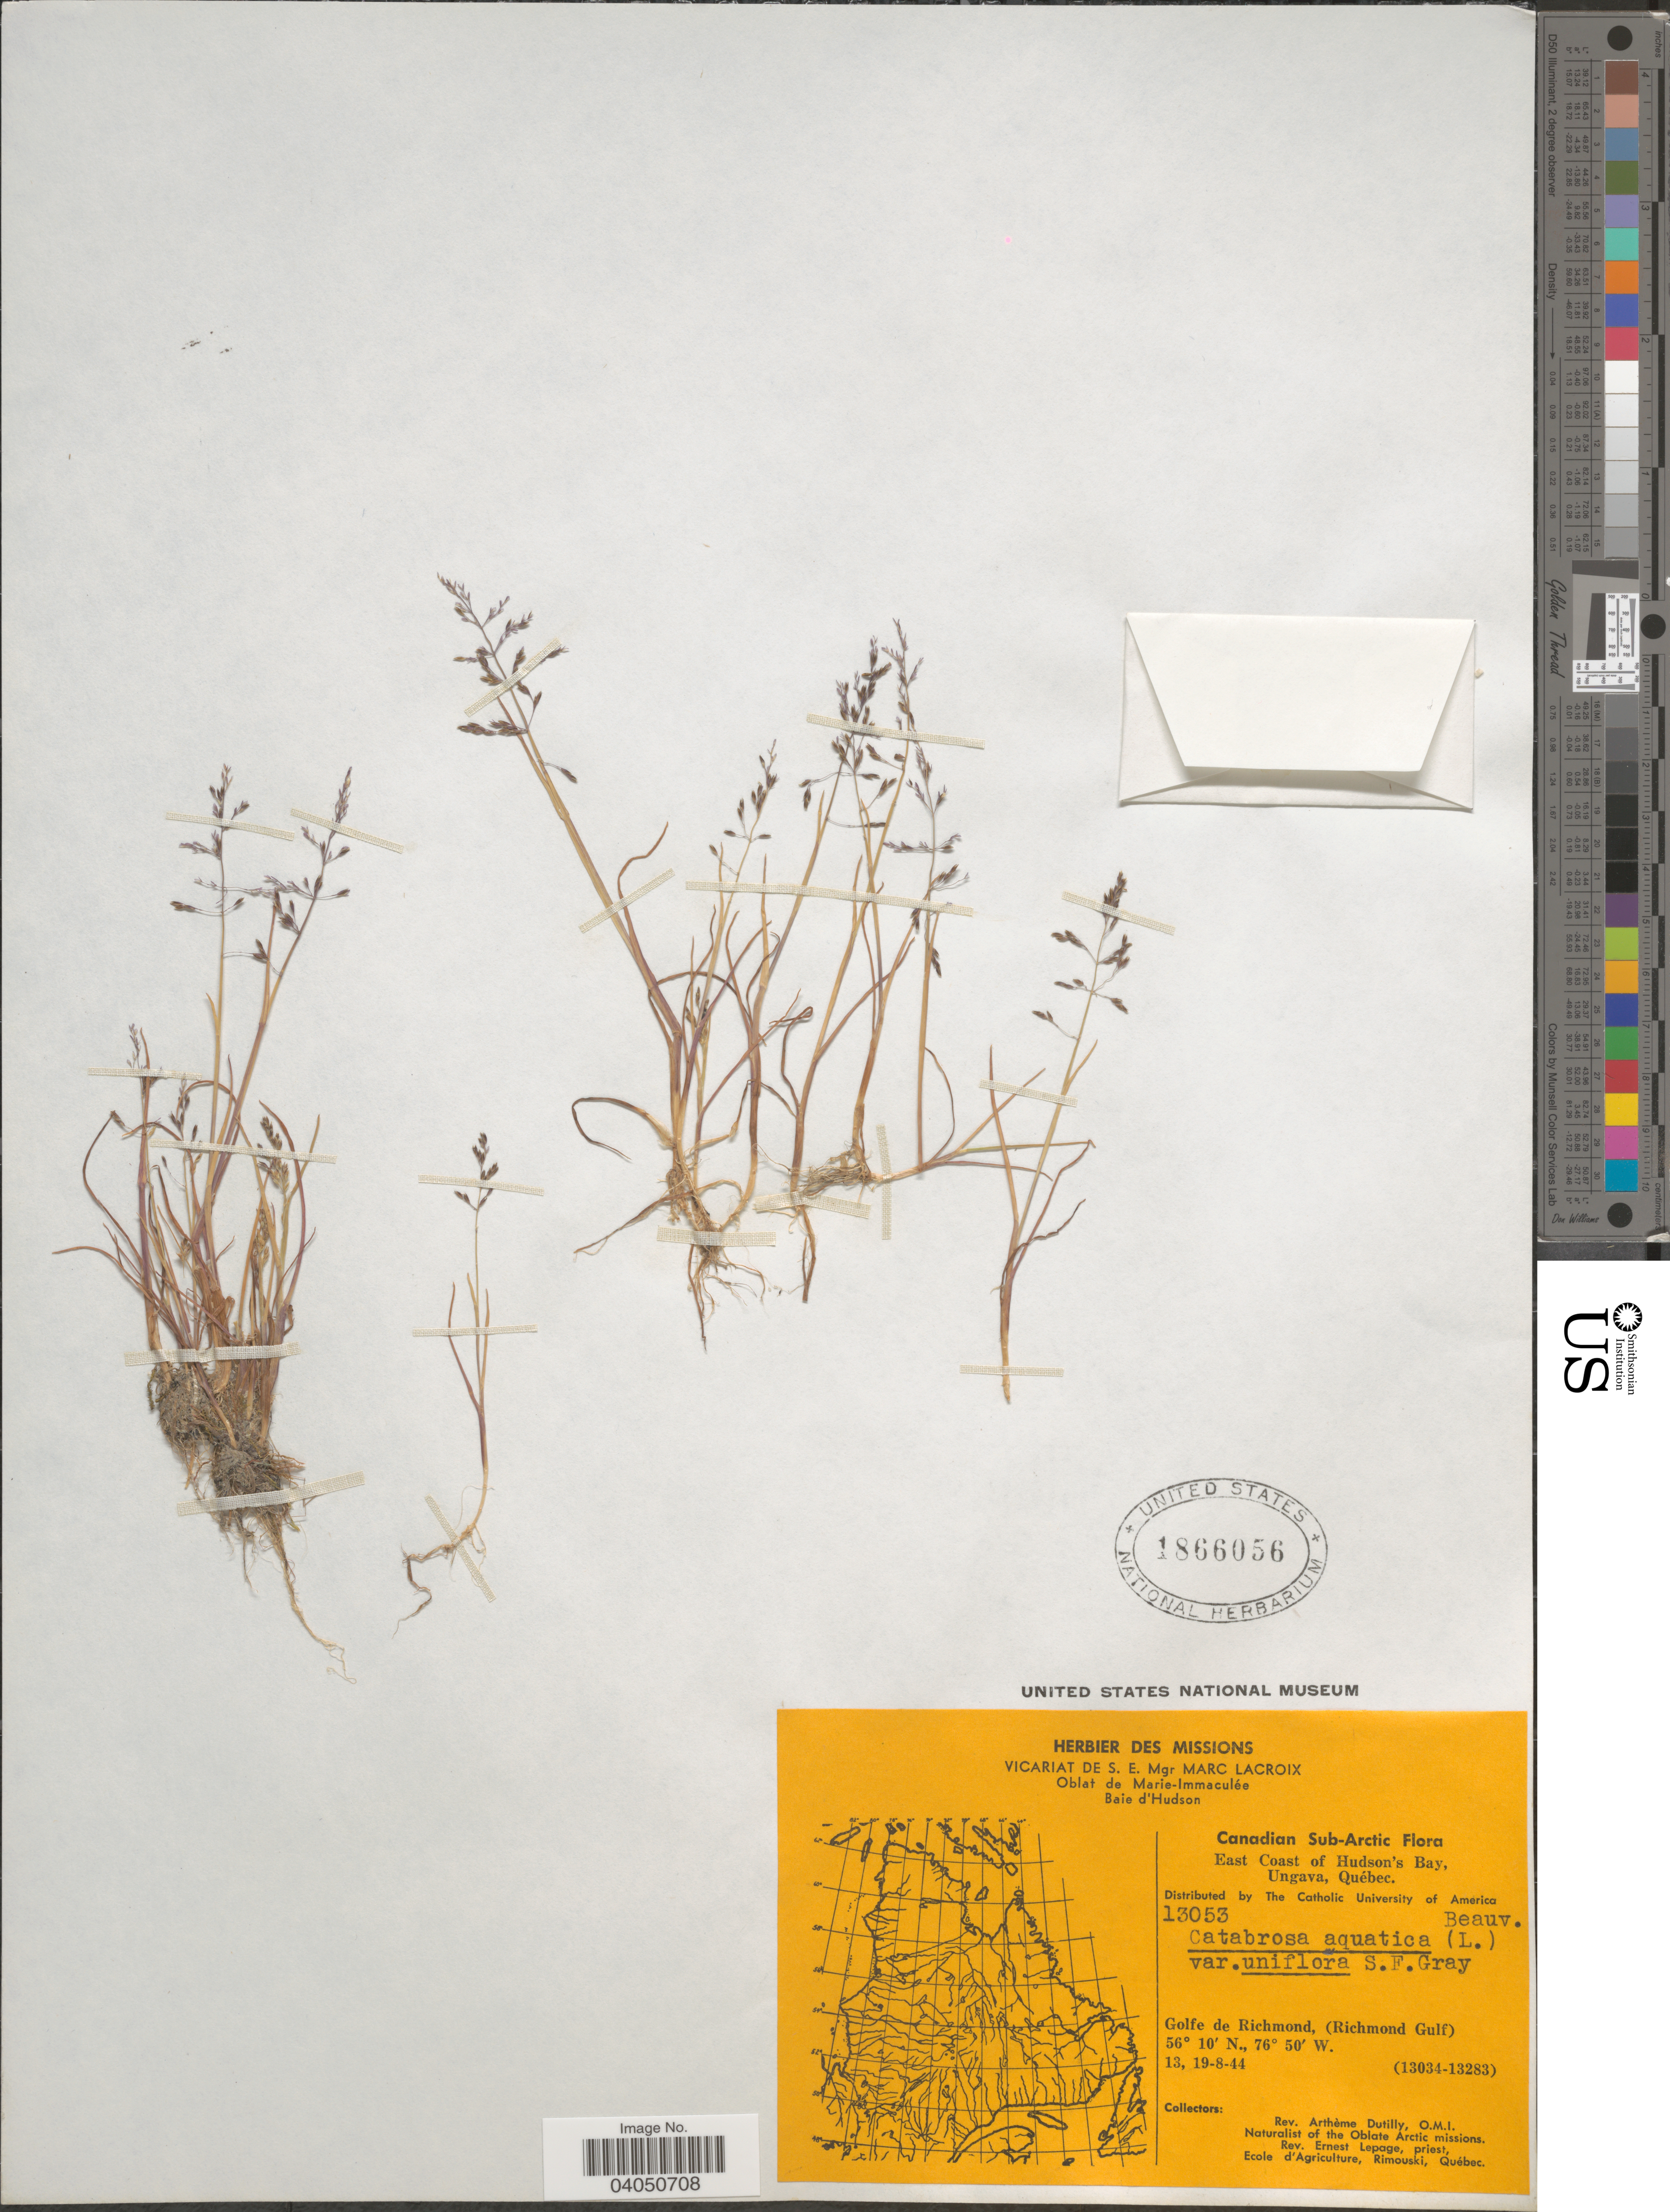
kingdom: Plantae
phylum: Tracheophyta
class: Liliopsida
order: Poales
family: Poaceae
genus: Catabrosa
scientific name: Catabrosa aquatica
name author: (L.) P. Beauv.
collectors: A. Dutilly & E. Lepage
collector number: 13053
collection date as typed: Transcribed d/m/y: 13/8/44 to 19/8/44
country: Canada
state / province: Quebec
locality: Canadian Sub-Arctic. East Coast of Hudson's Bay, Ungava. Golfe de Richmond, (Richmond Gulf).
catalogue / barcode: US 1866056